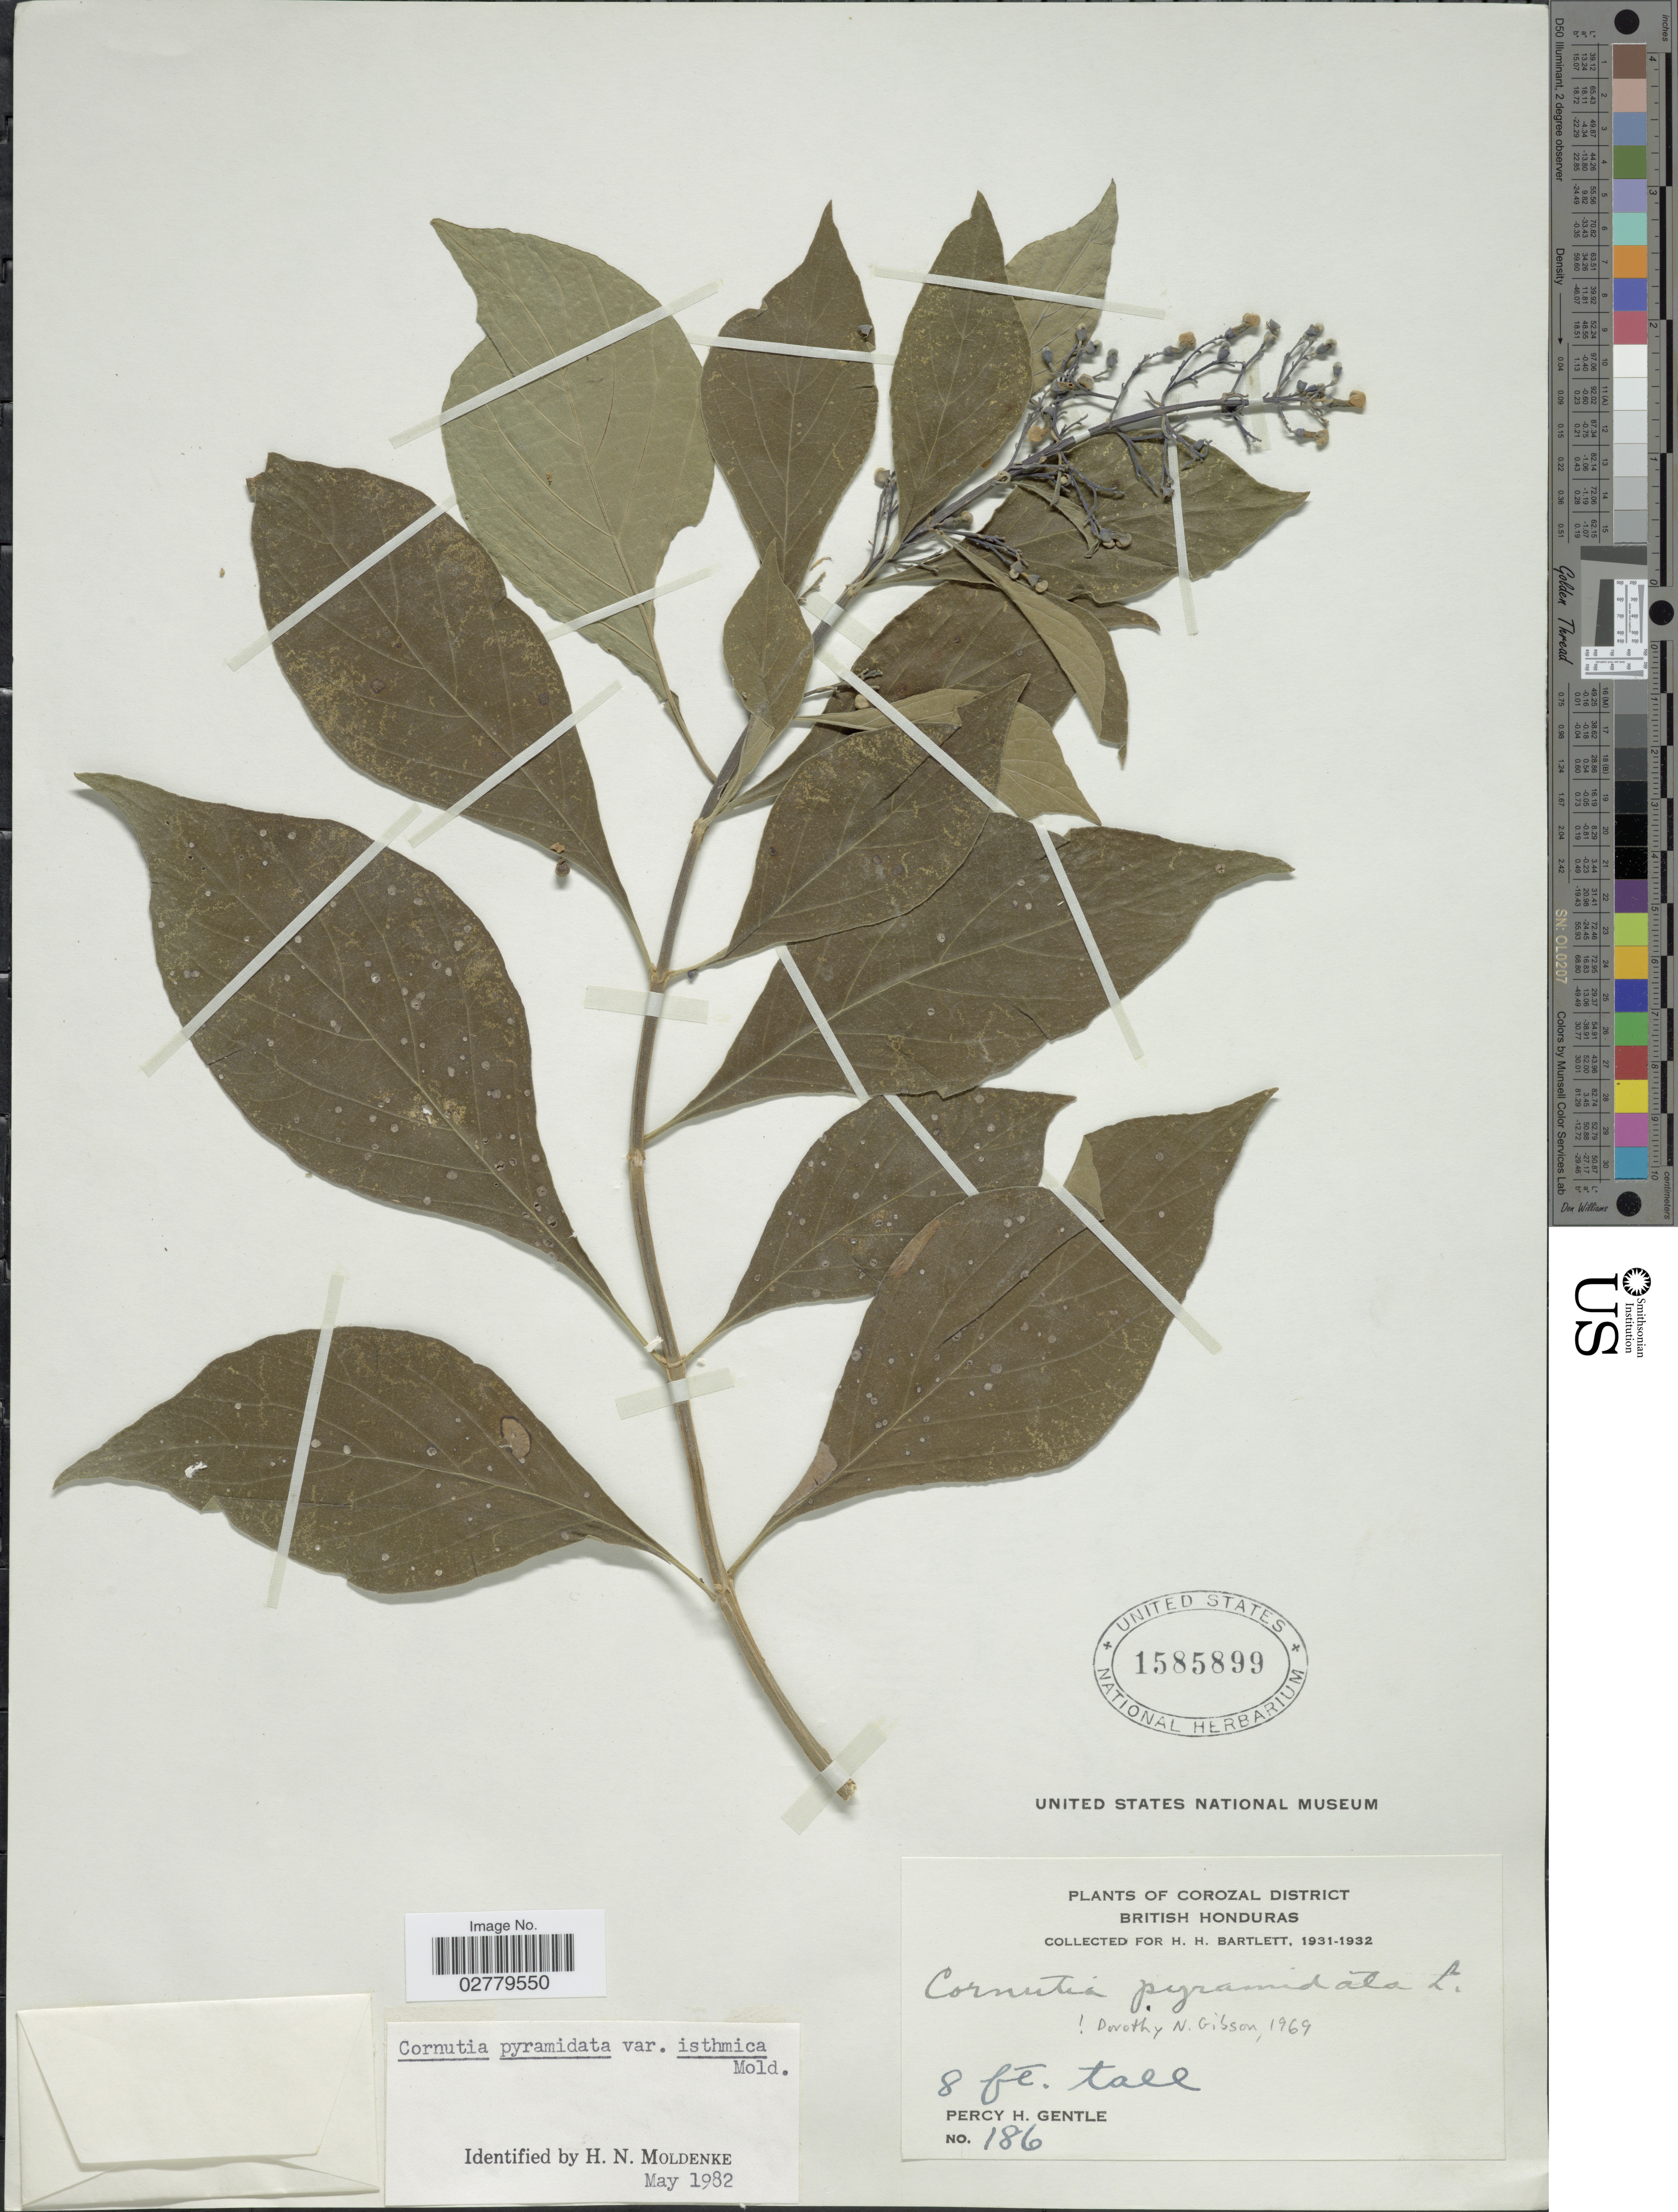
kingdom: Plantae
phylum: Tracheophyta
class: Magnoliopsida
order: Lamiales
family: Lamiaceae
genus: Cornutia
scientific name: Cornutia pyramidata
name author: L.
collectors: P. H. Gentle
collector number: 186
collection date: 1931/1932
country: Belize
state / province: Corozal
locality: Corozal District. British Honduras.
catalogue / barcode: US 1585899